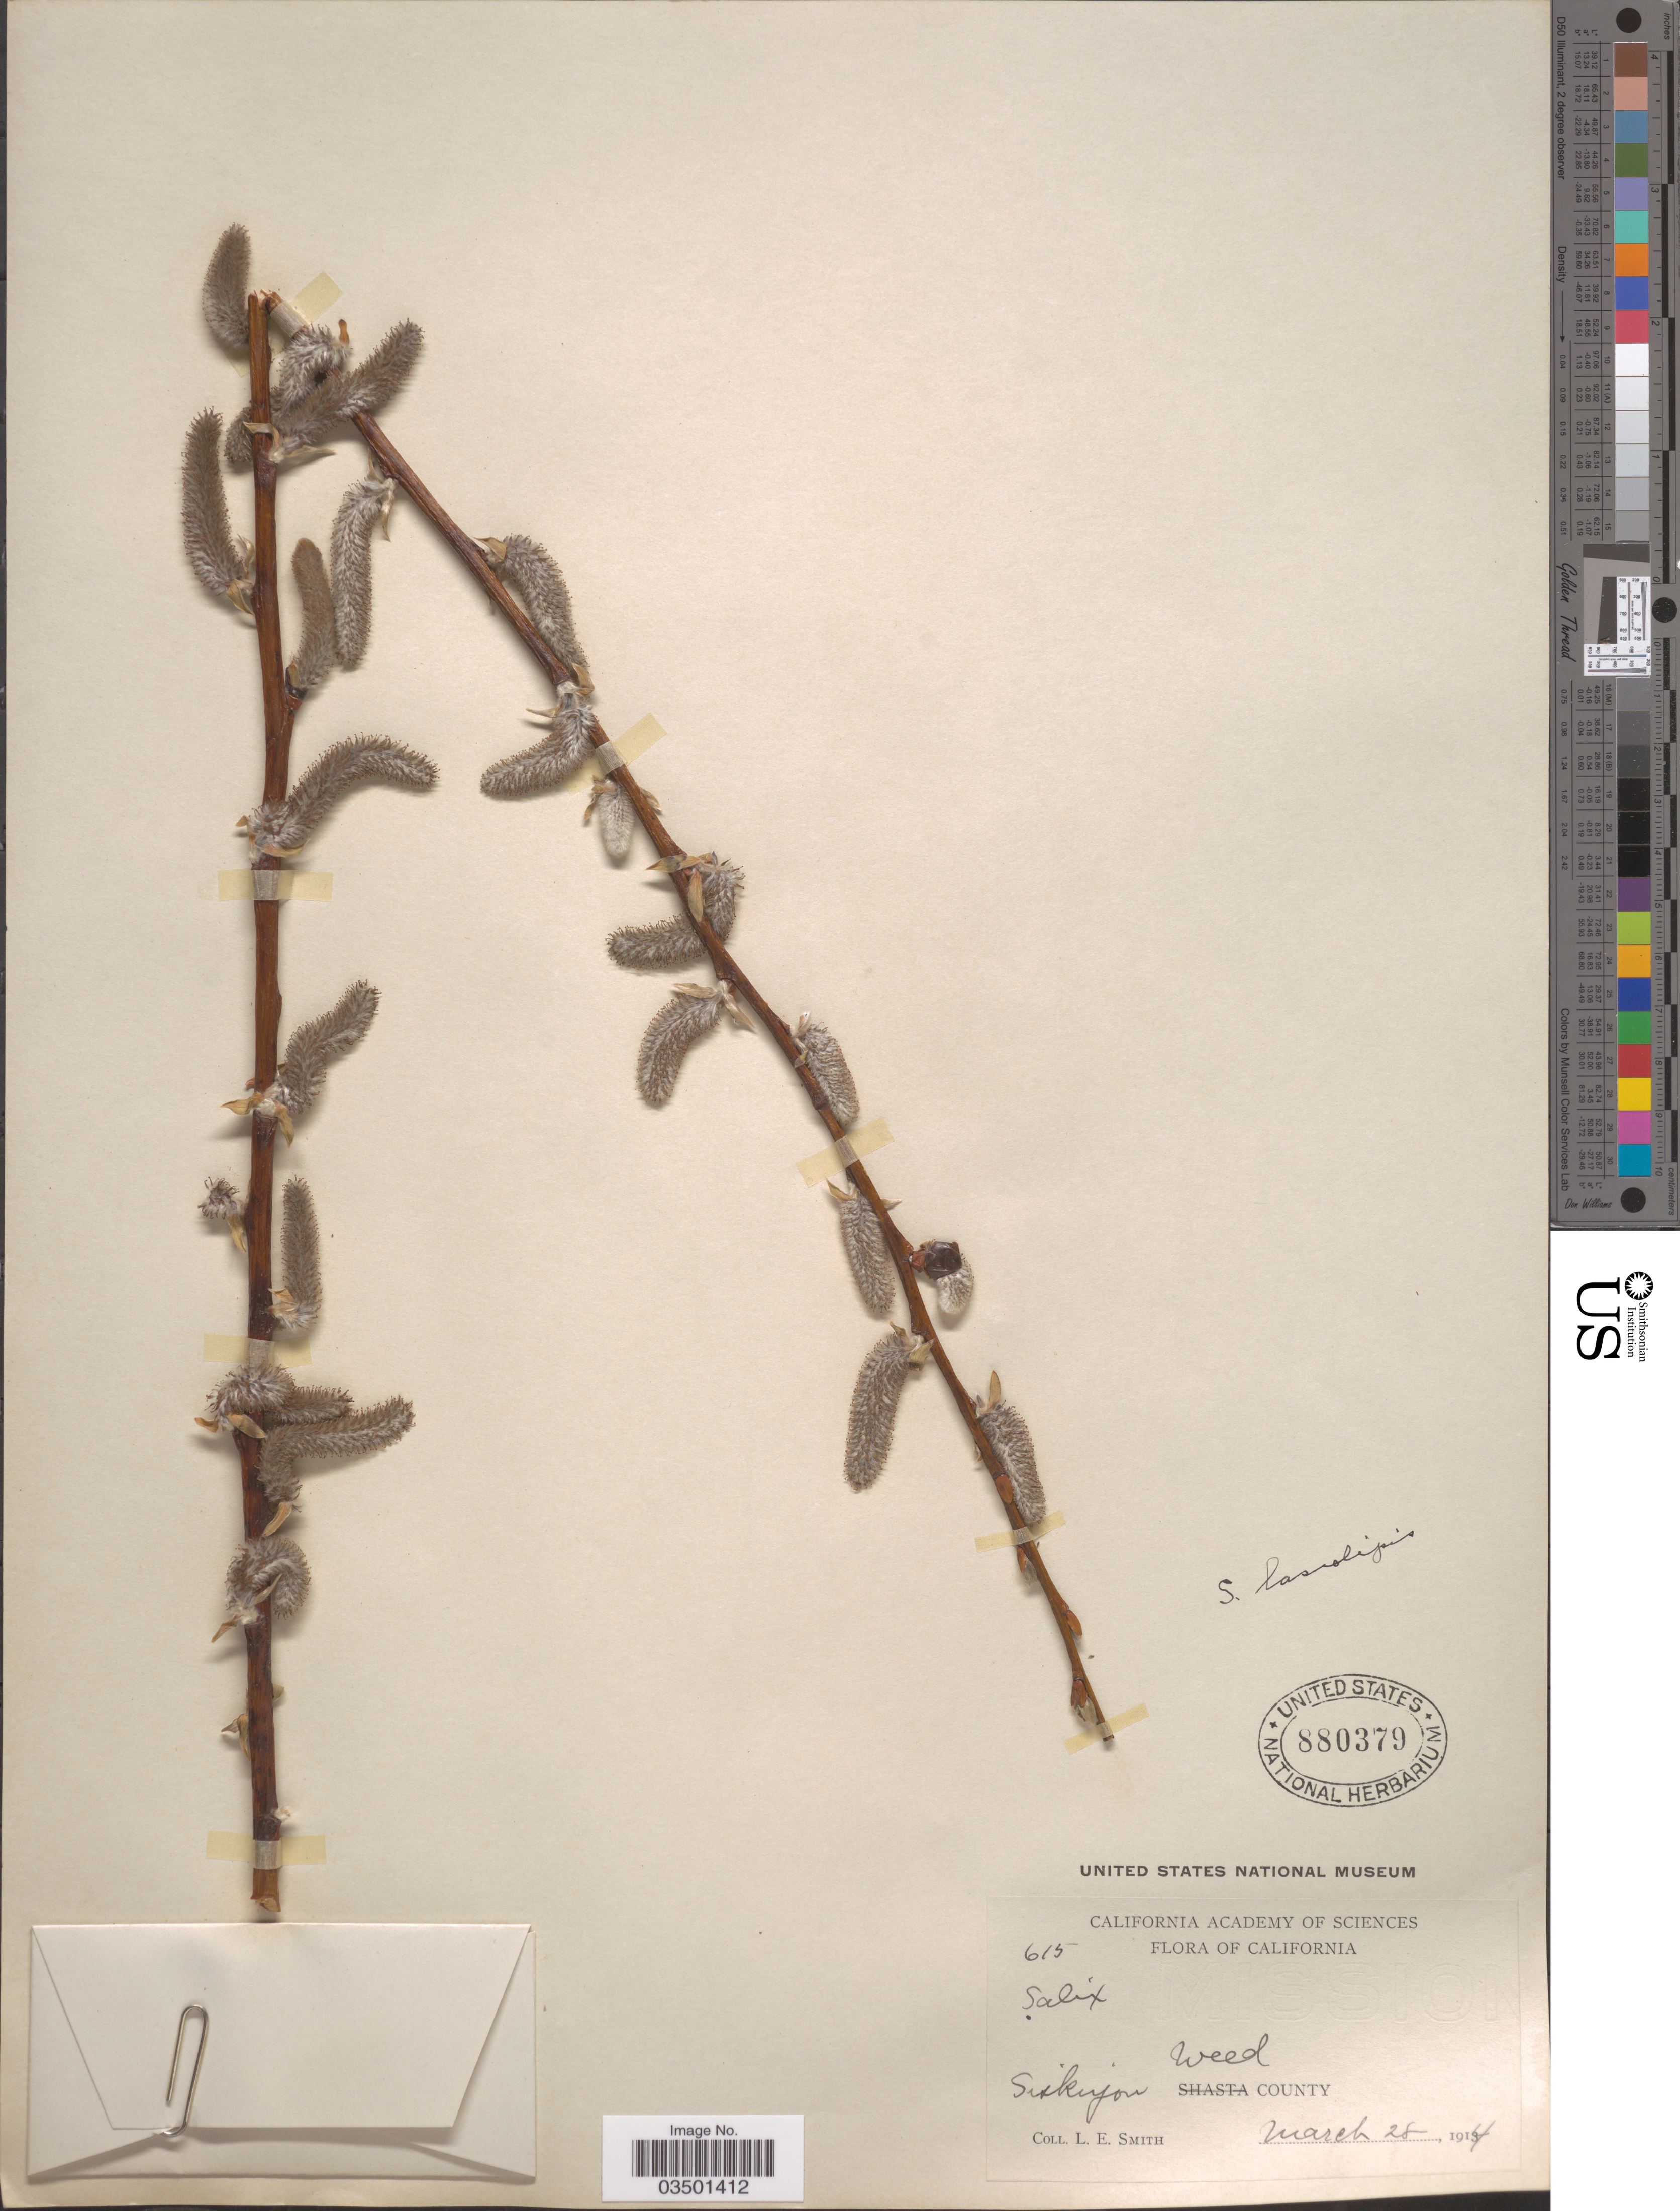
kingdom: Plantae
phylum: Tracheophyta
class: Magnoliopsida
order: Malpighiales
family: Salicaceae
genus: Salix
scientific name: Salix lasiolepis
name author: Benth.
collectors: L. E. Smith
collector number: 615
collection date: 1914-03-28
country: United States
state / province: California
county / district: Siskiyou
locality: Siskiyou Weed County.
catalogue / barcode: US 880379